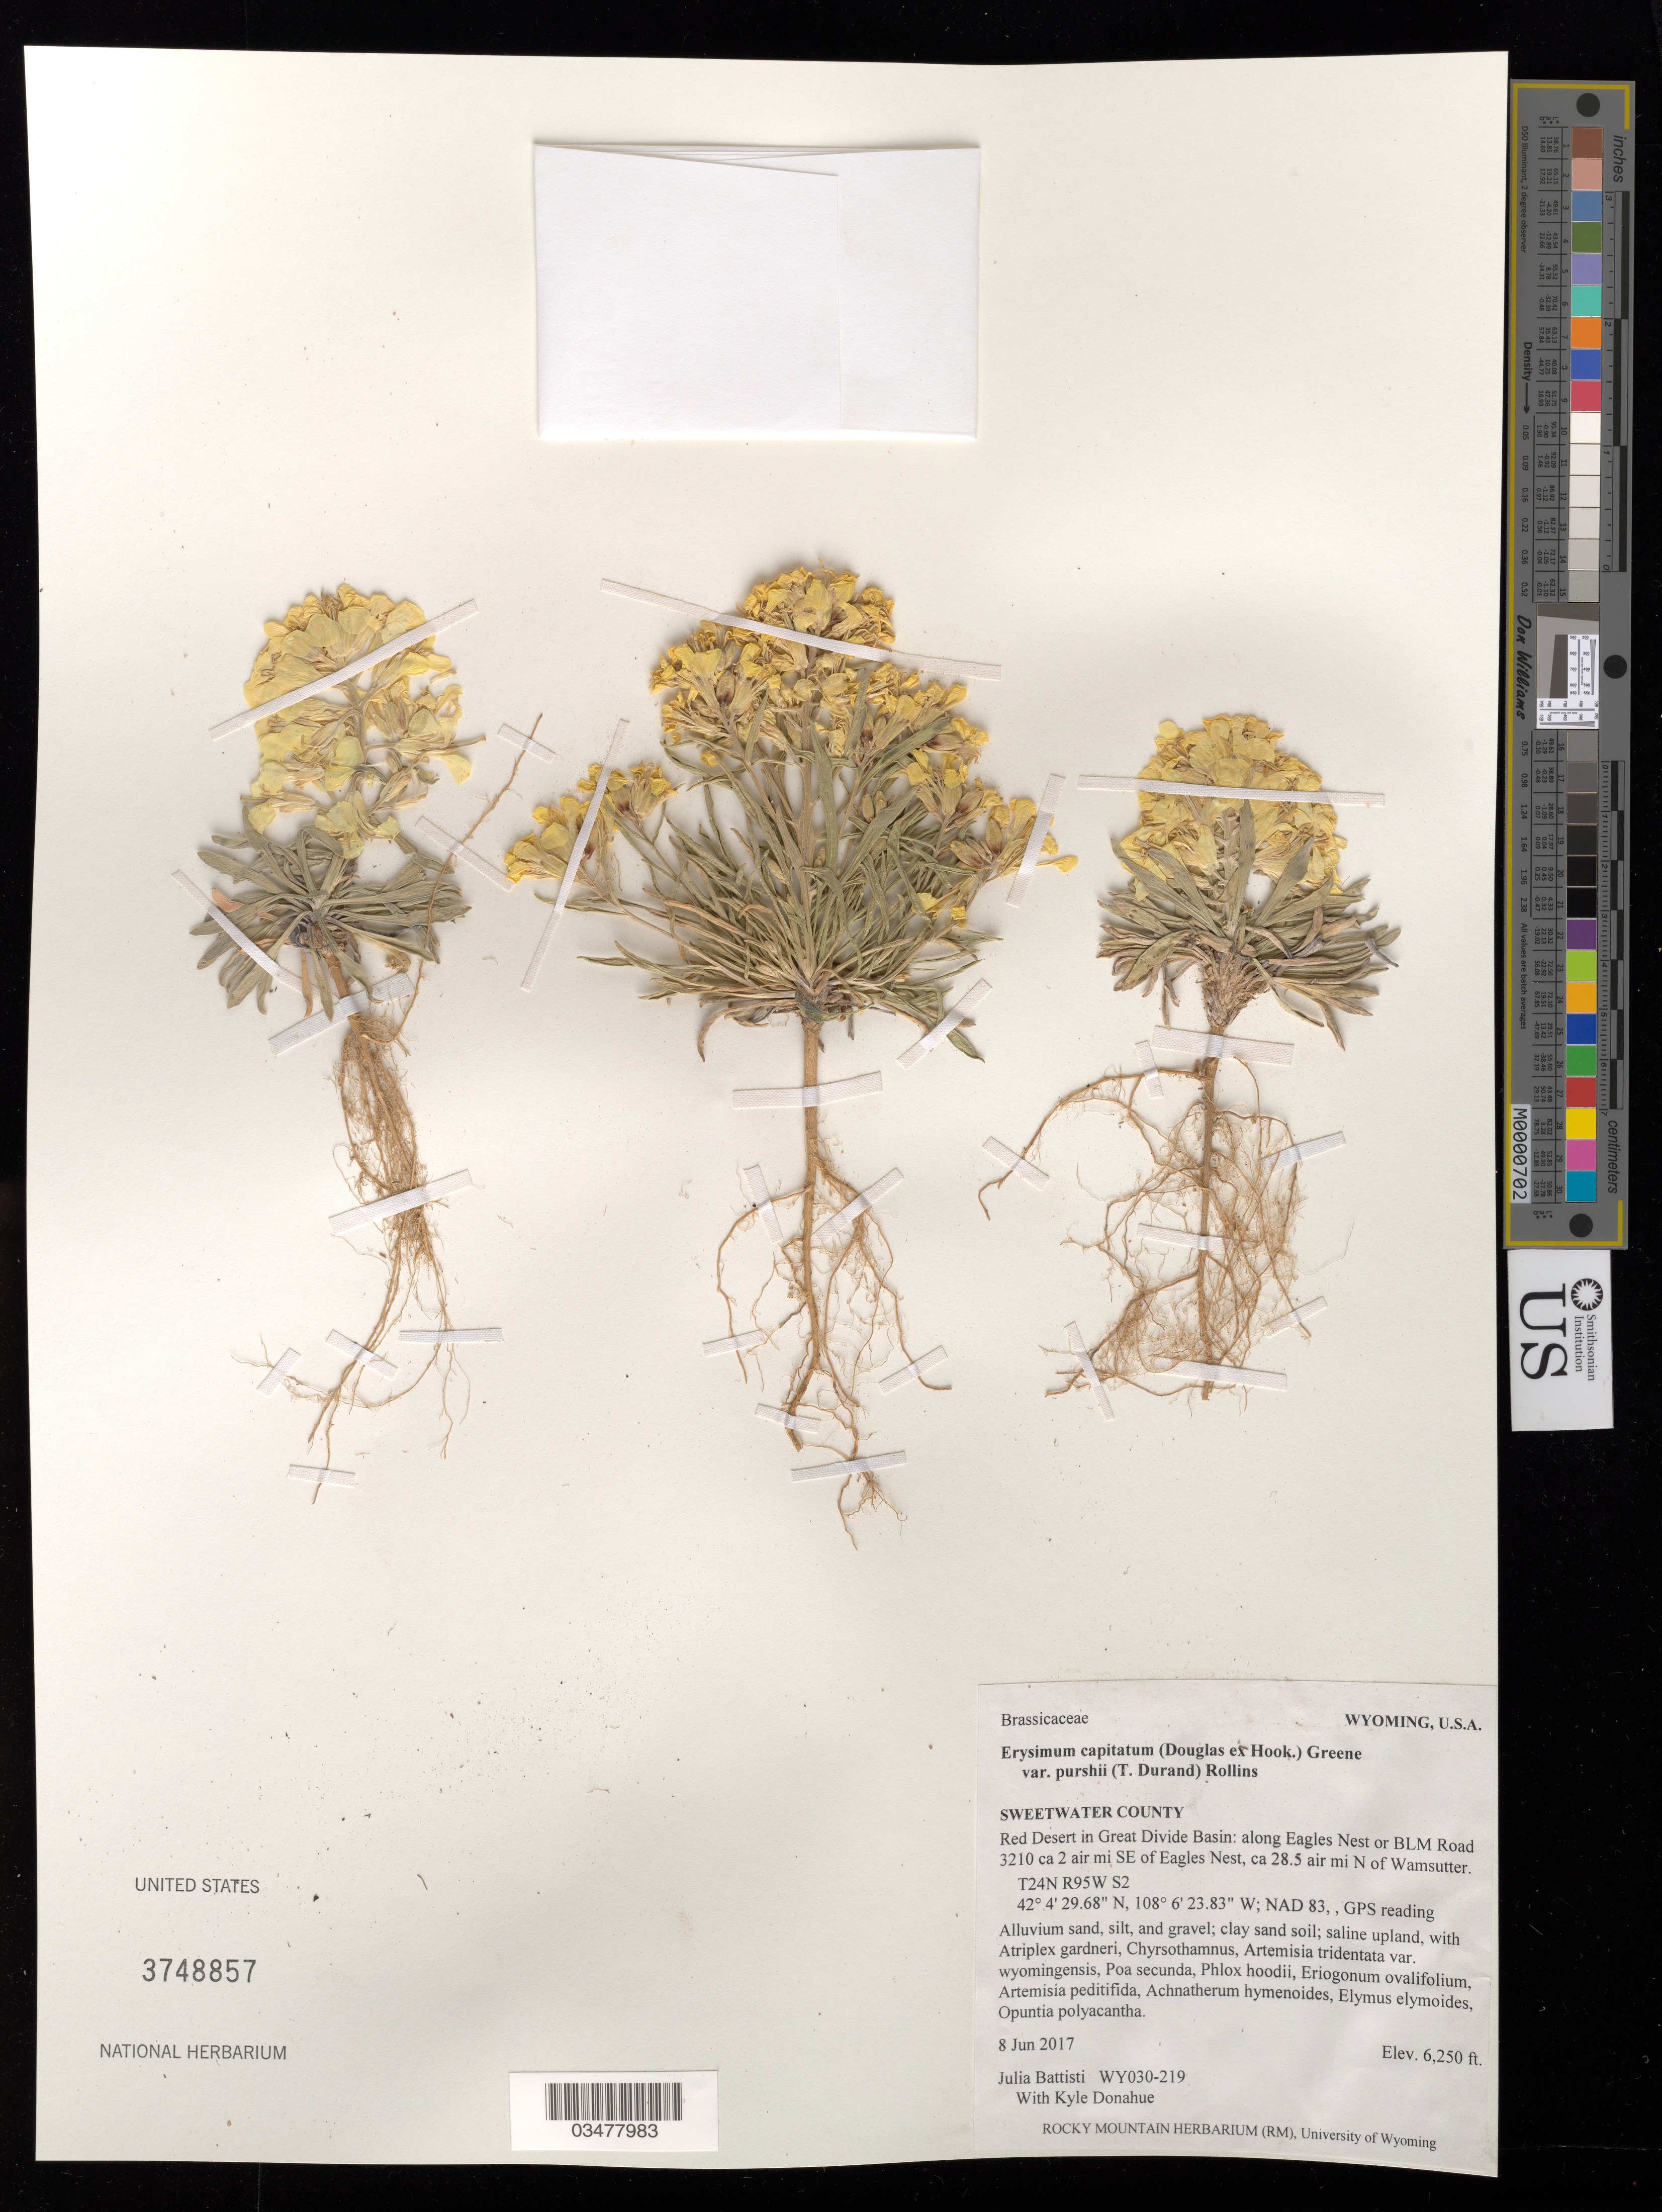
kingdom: Plantae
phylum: Tracheophyta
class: Magnoliopsida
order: Brassicales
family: Brassicaceae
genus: Erysimum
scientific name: Erysimum capitatum var. purshii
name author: (Durand) Rollins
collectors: J. Battisti & K. Donahue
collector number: WY030-219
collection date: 2017-06-08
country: United States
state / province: Wyoming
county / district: Sweetwater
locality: Red Desert, Eagle's Nest Rd. T24 R95 S02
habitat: Saline upland.Alluvium sand, silt, gravel, clay sand soil. With Atriplex gardneri, Poa secunda, Phlox hoodii, Opuntia polycantha, etc.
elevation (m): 1905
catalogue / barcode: US 3748857